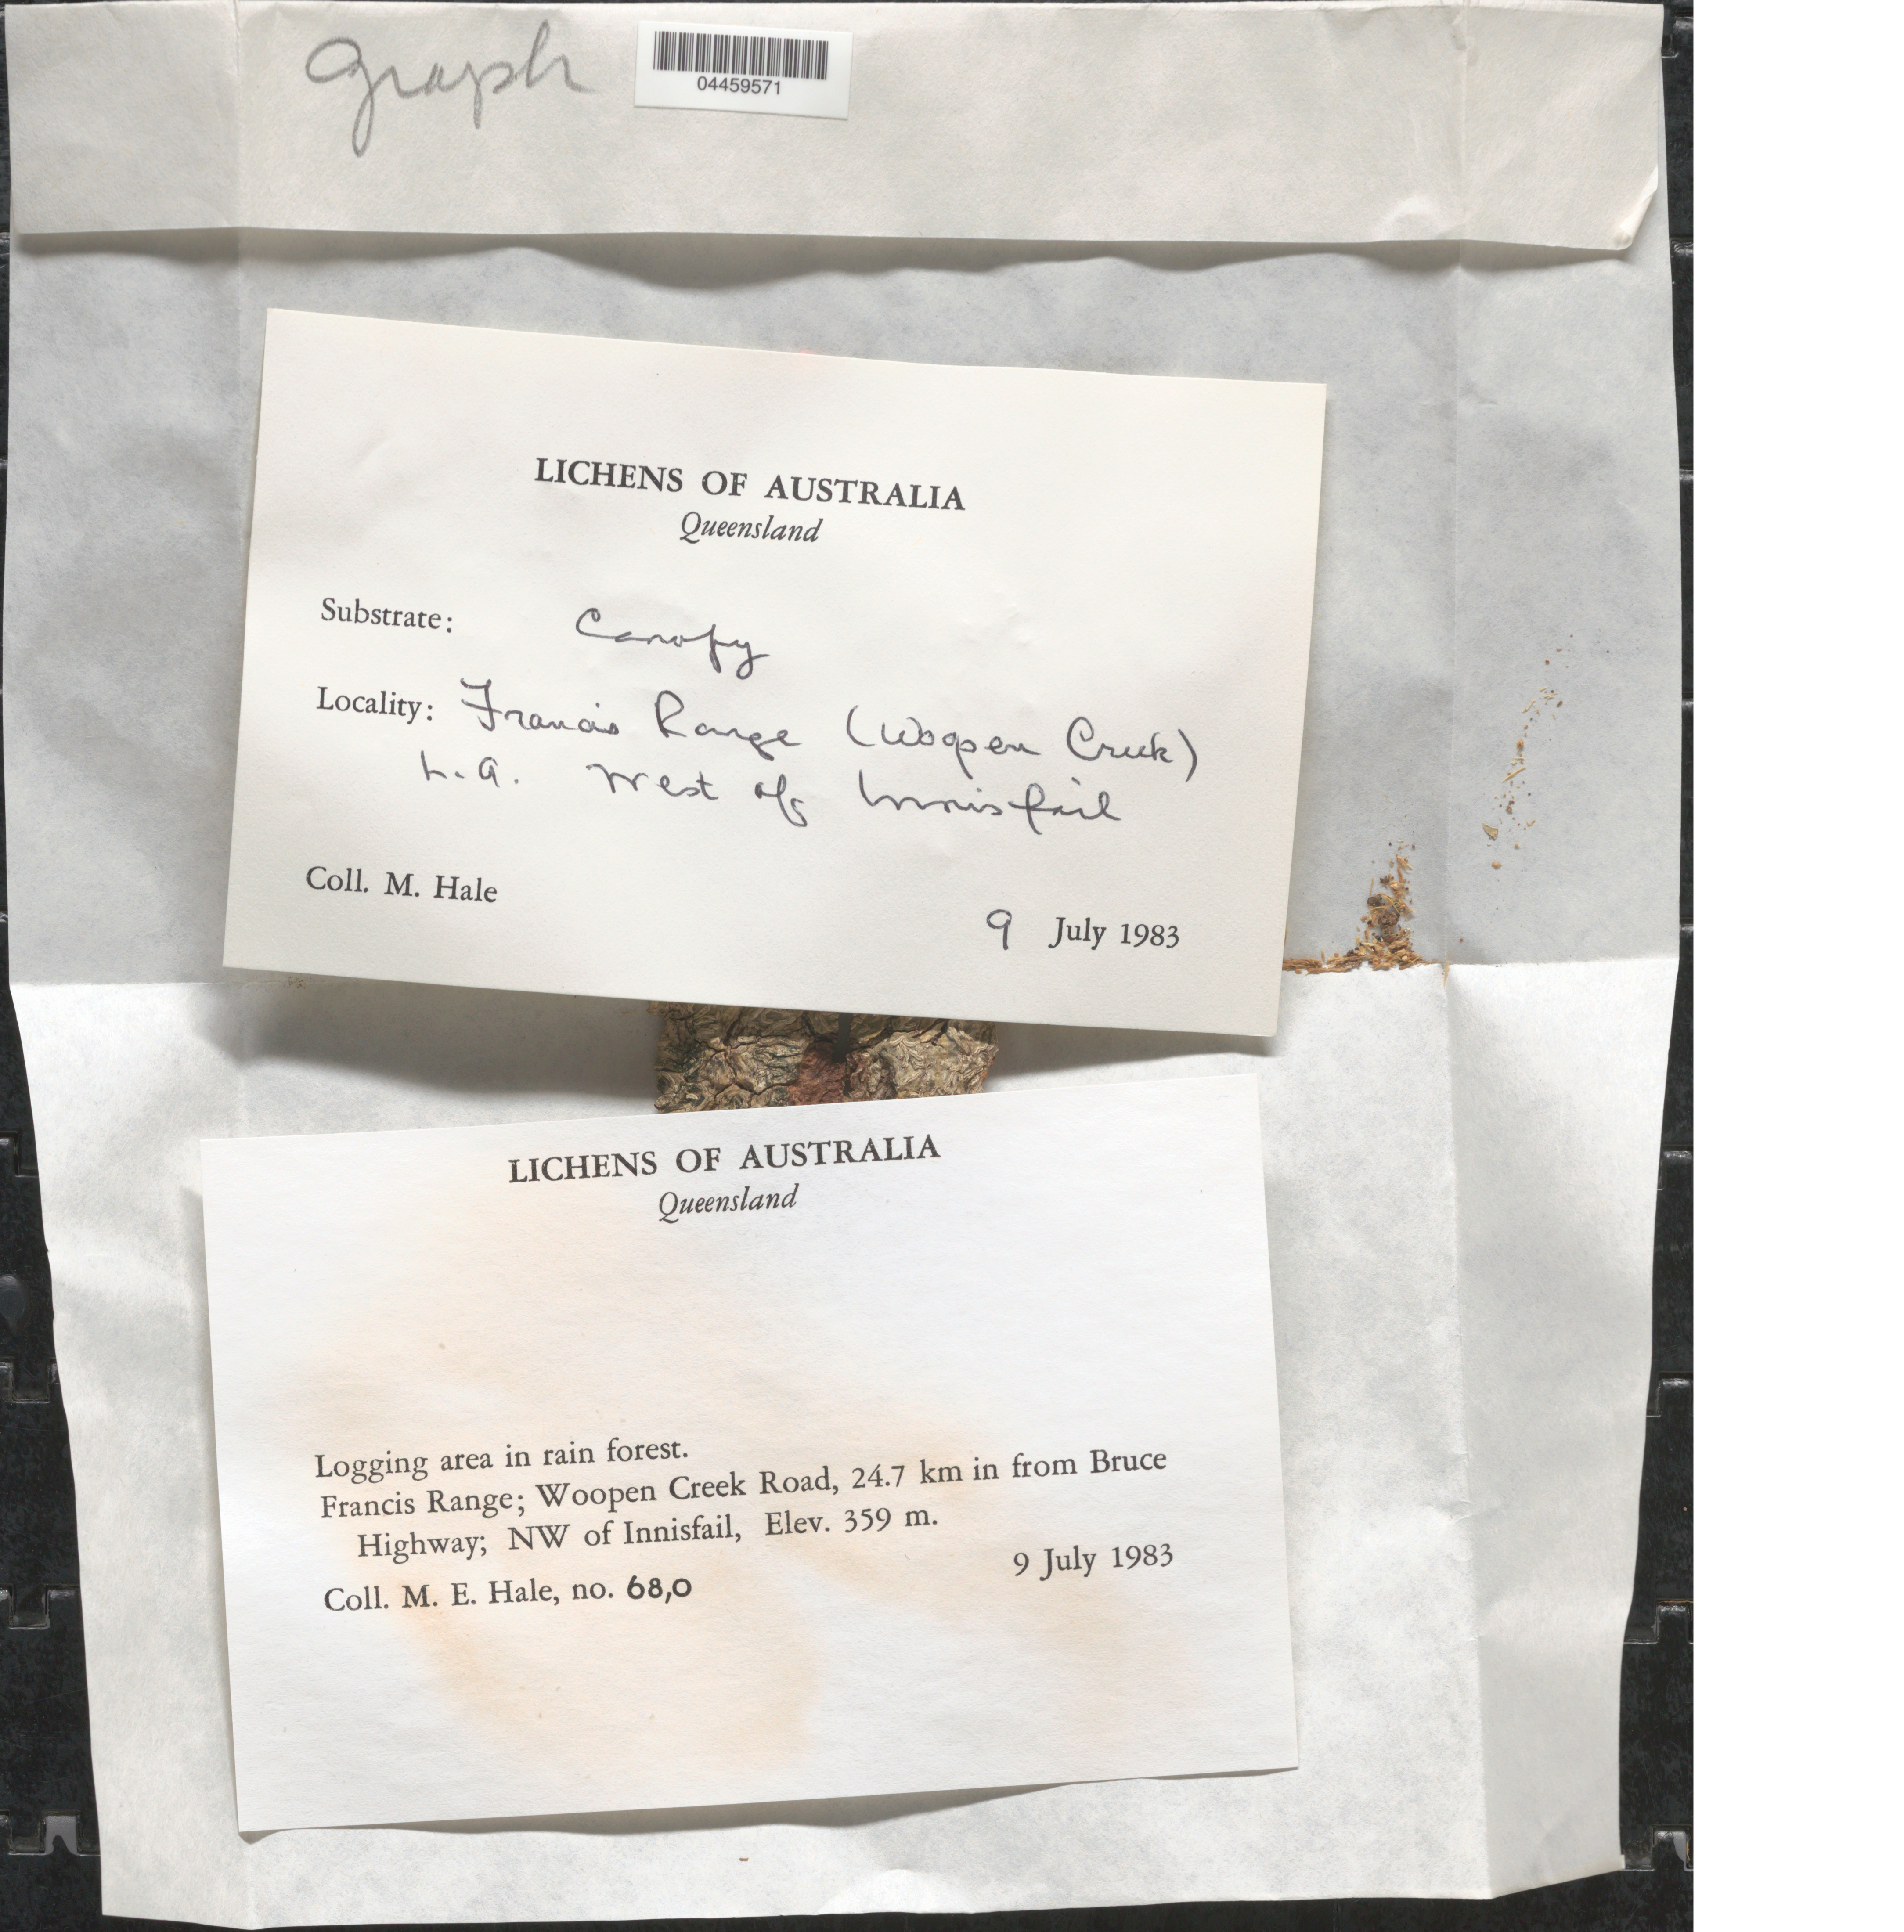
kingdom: Fungi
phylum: Ascomycota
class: Lecanoromycetes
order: Ostropales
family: Graphidaceae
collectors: M. Hale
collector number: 680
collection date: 1983-07-09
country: Australia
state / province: Queensland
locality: Francis Range; Woopen Creek Road, 24.7 km in from Bruce Highway; NW of Innisfail.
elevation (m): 359